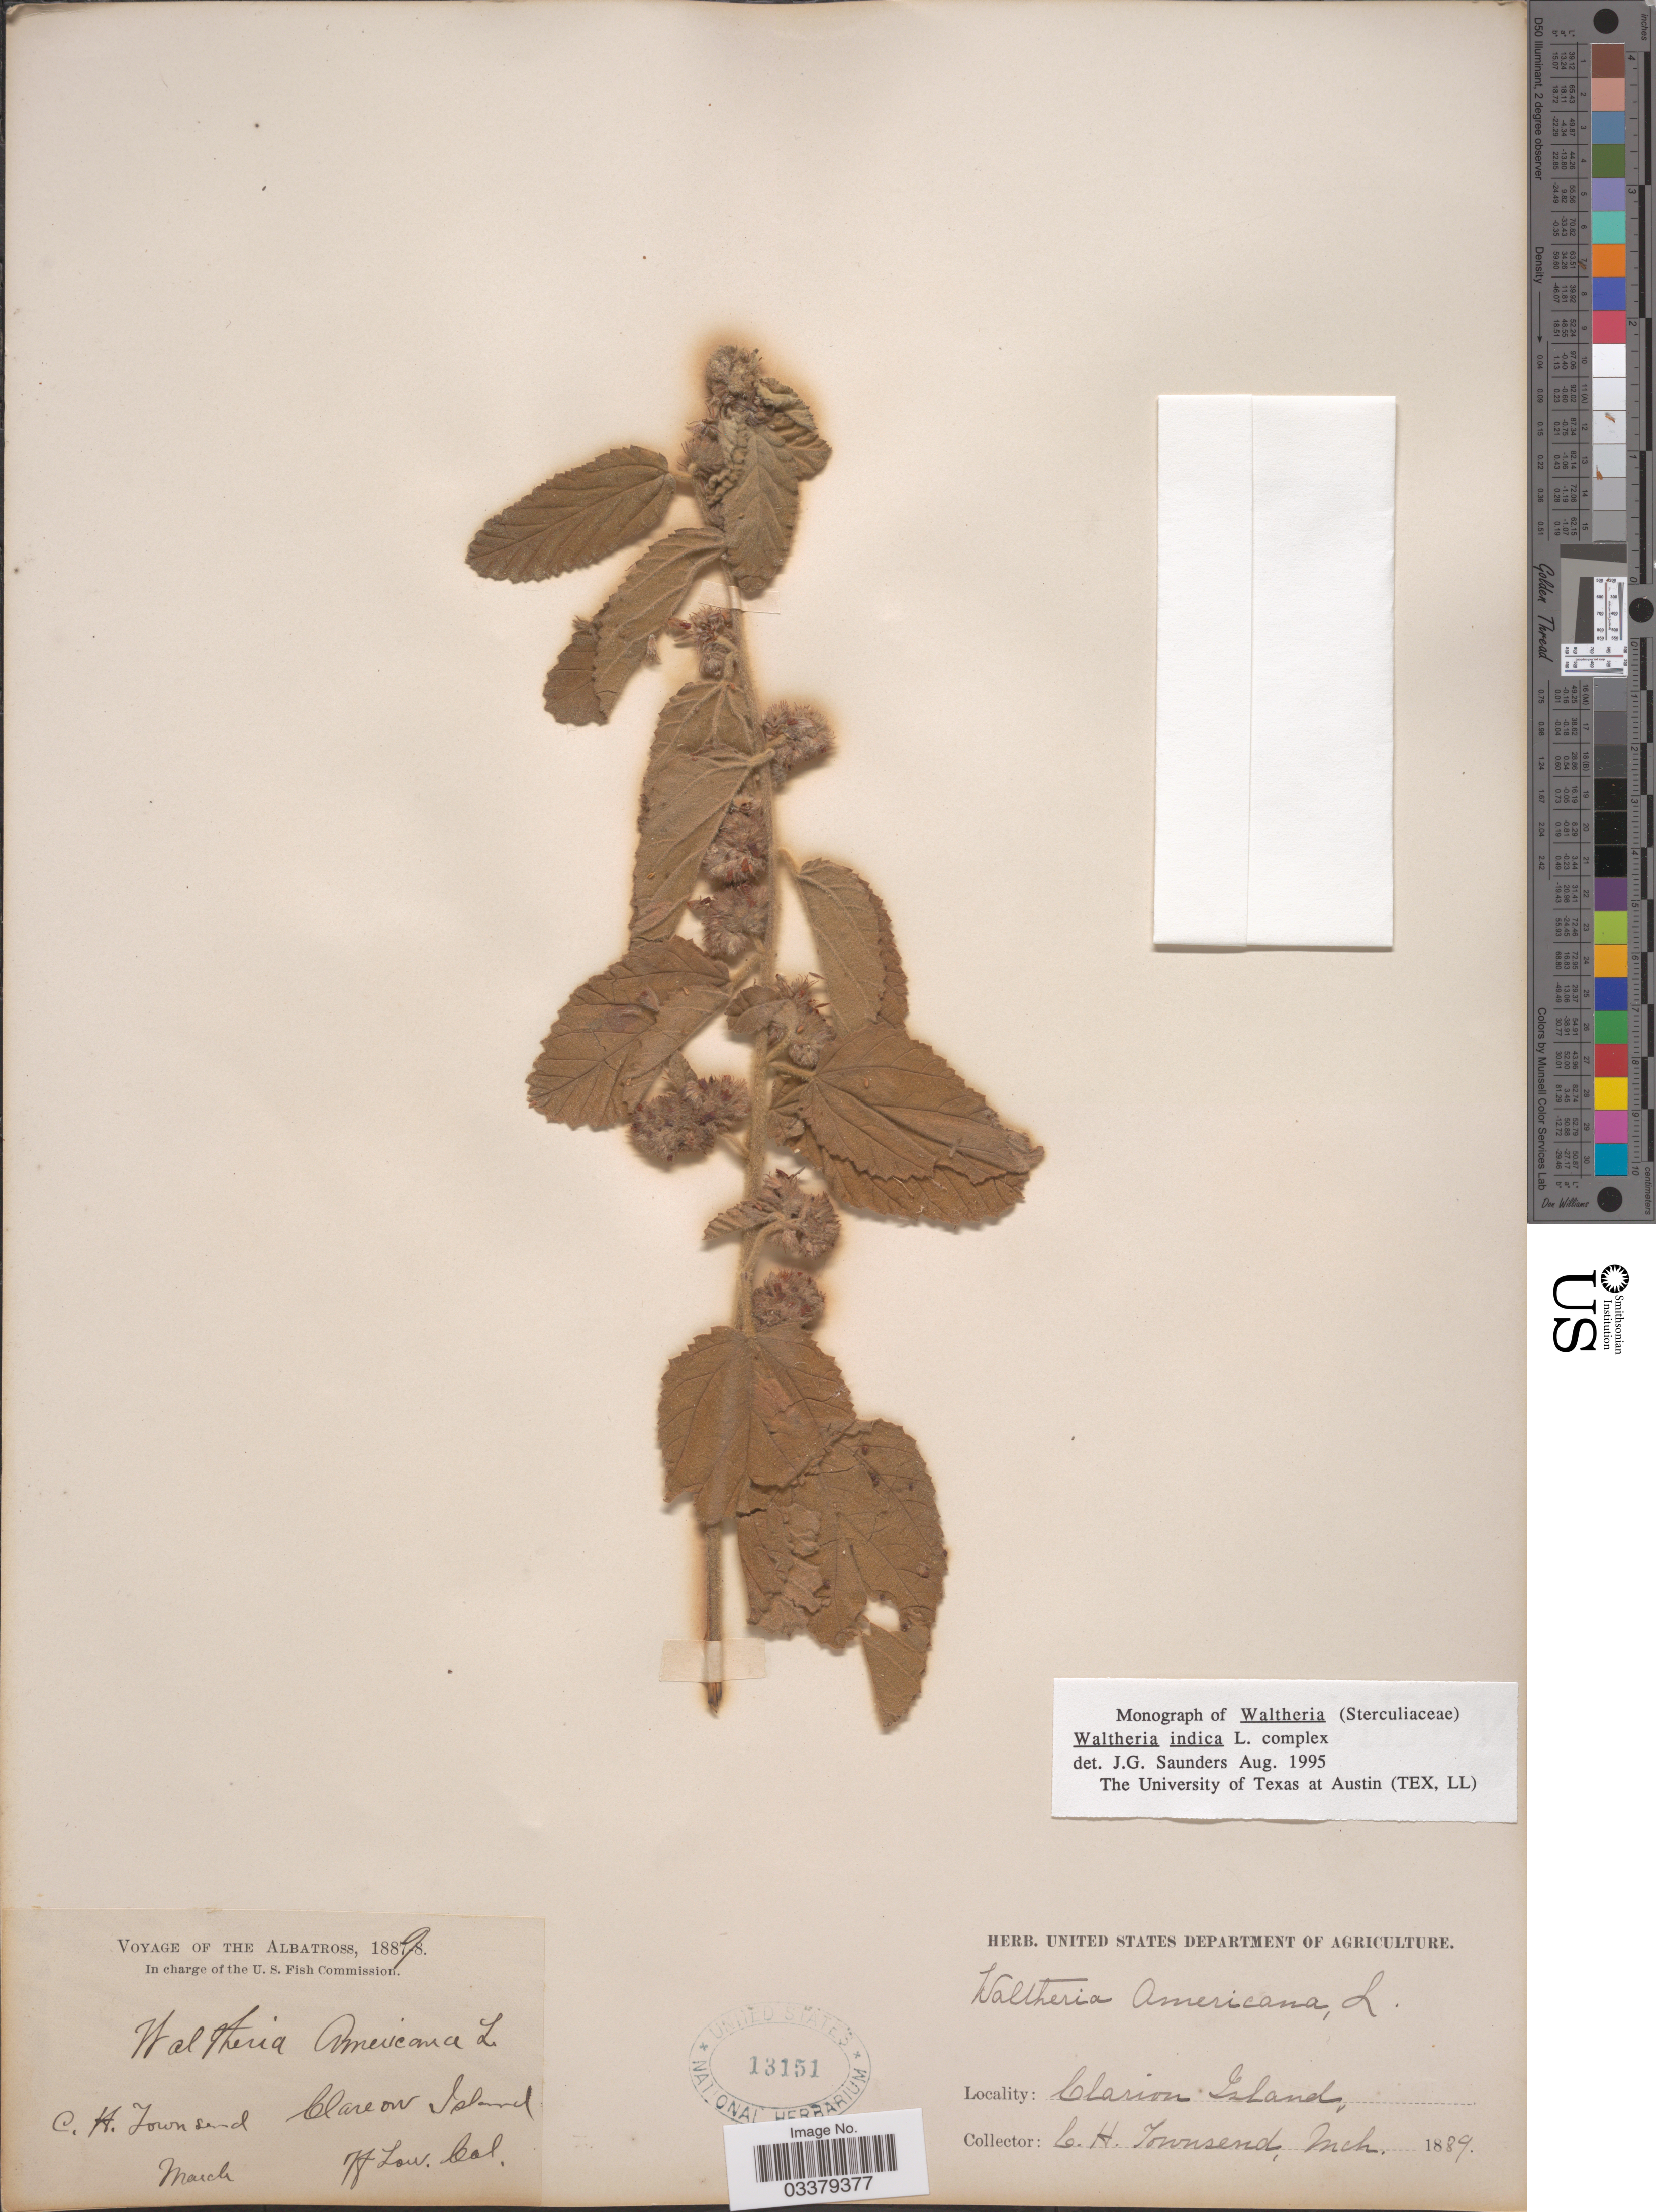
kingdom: Plantae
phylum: Tracheophyta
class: Magnoliopsida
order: Malvales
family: Malvaceae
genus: Waltheria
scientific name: Waltheria indica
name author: L.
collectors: C. H. Townsend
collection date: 1889-03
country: Mexico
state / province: Colima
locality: Clarion Island. Off Low. Cal.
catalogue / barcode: US 13151